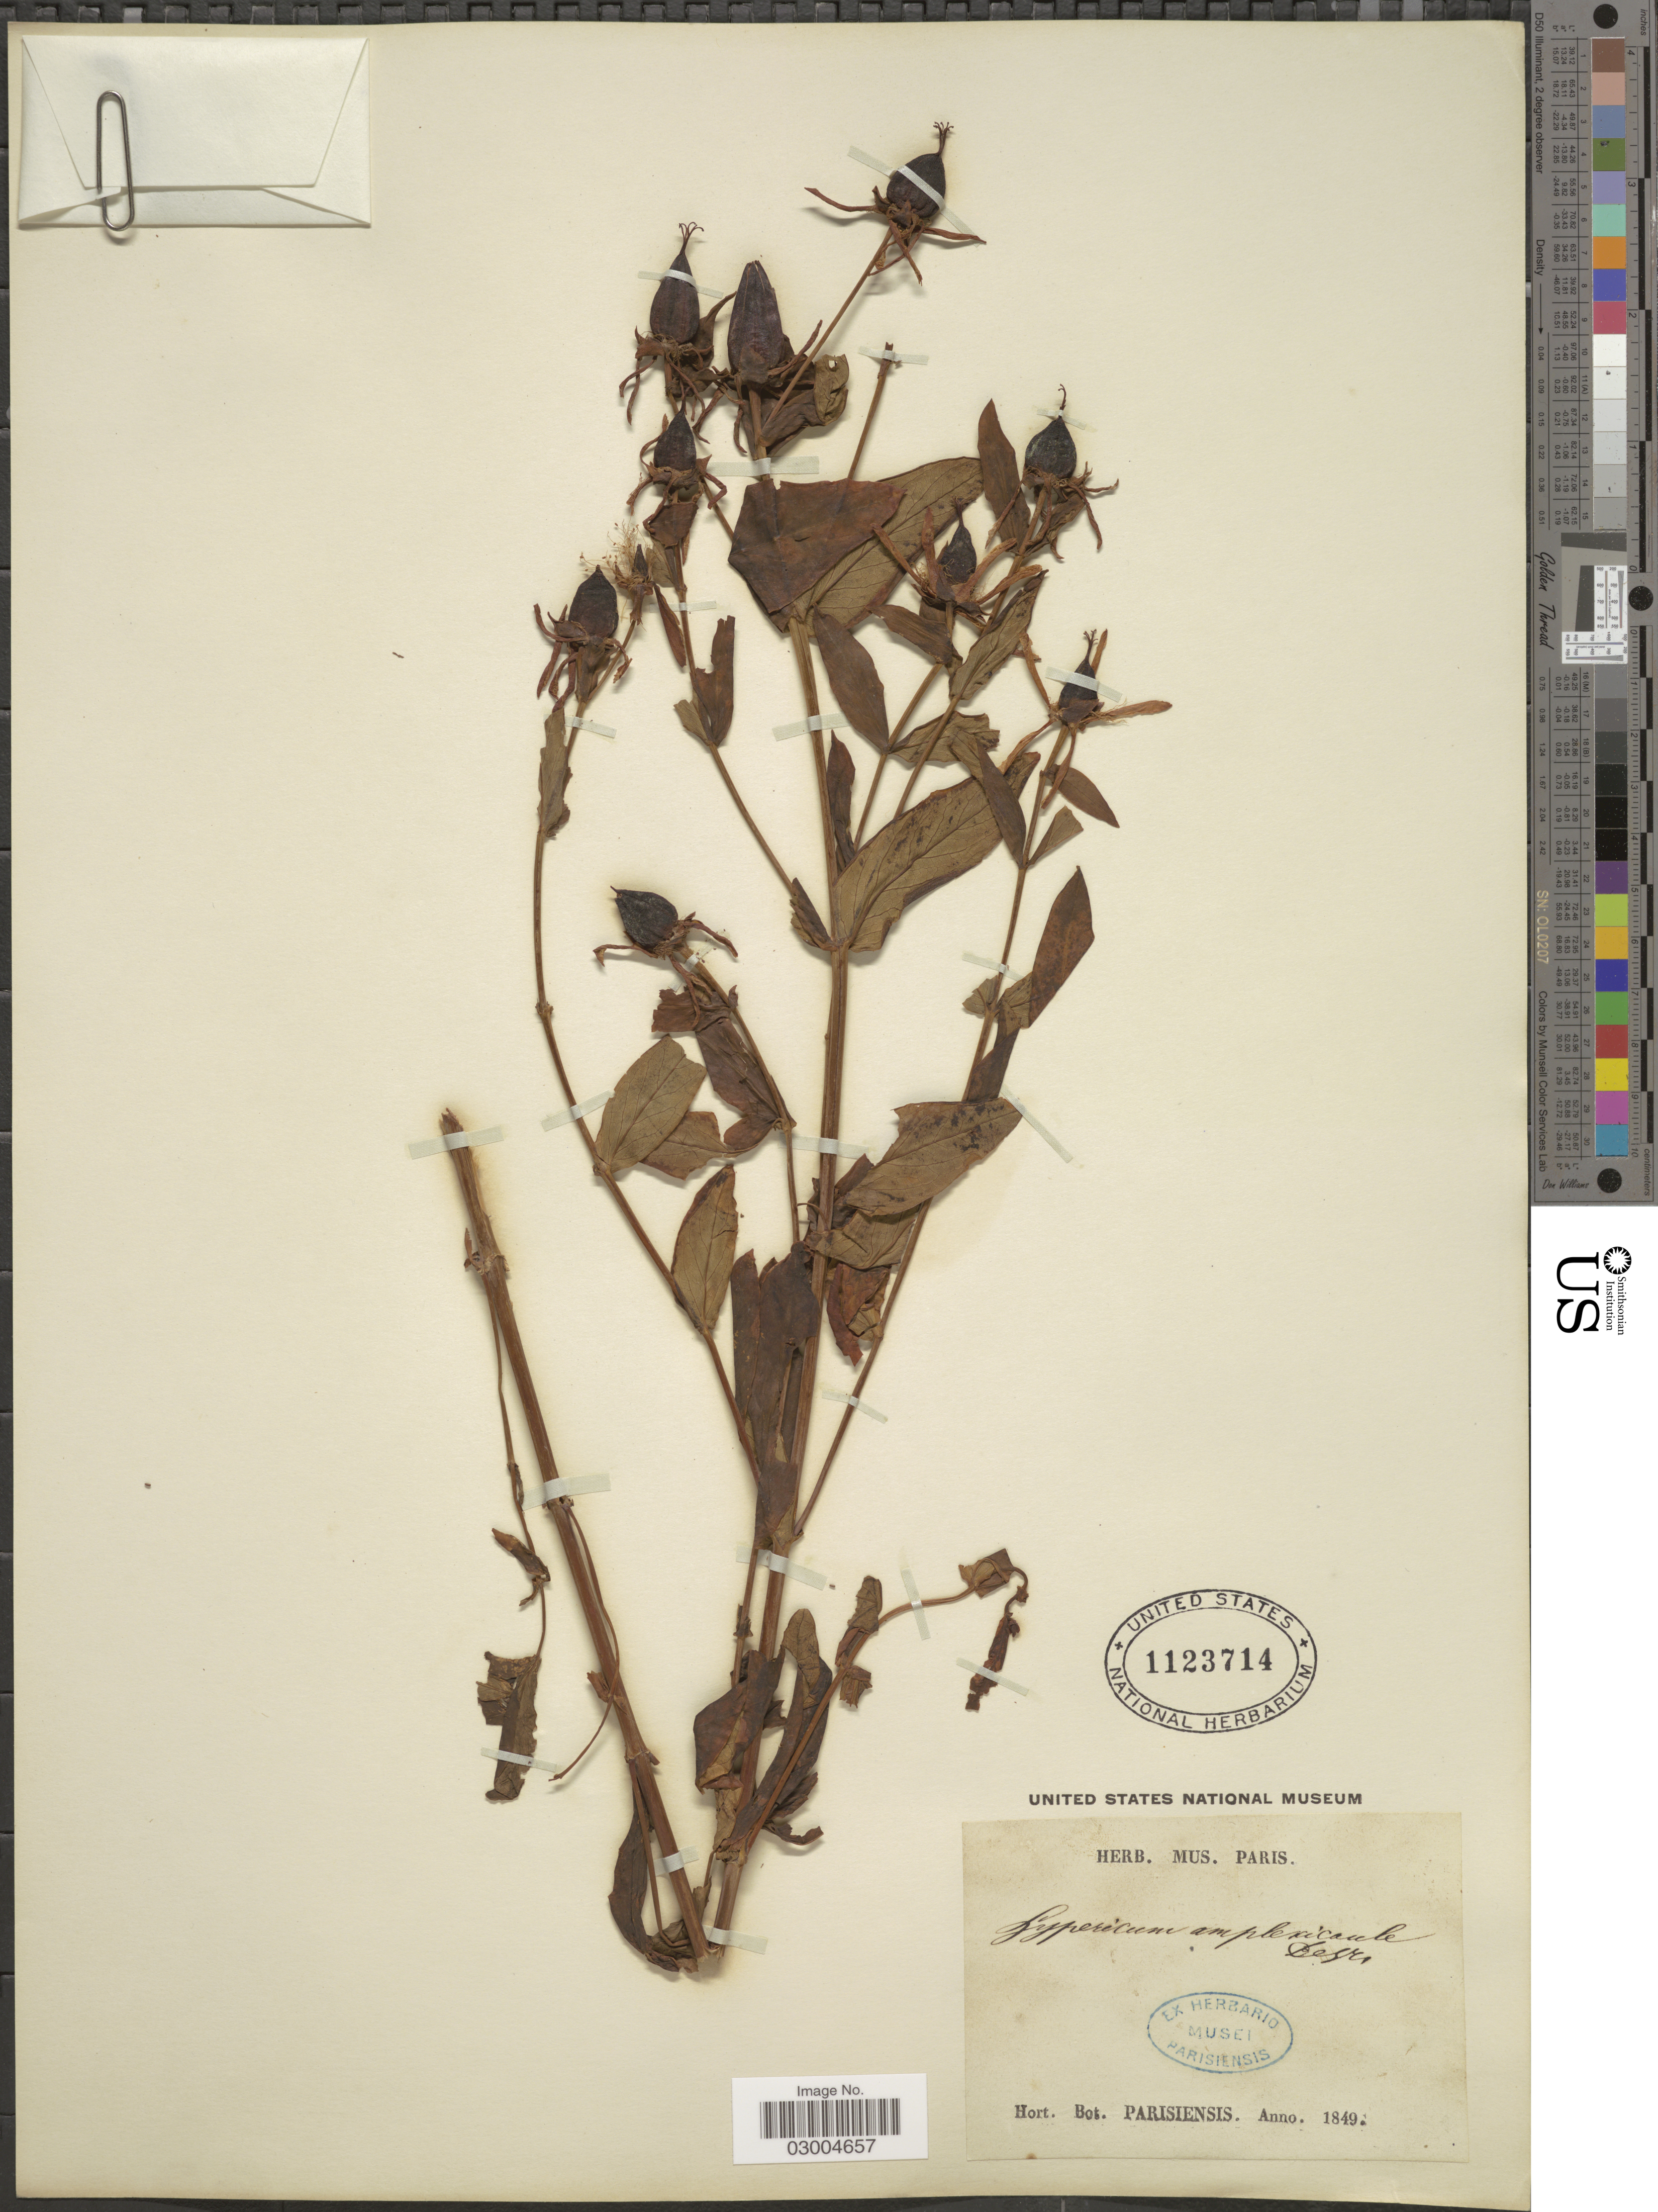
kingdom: Plantae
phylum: Tracheophyta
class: Magnoliopsida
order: Malpighiales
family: Hypericaceae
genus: Hypericum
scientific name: Hypericum amplexicaule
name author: Lam.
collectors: ex herb. Mus. Paris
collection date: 1849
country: France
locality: Hort. Bot. Parisiensis.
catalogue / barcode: US 1123714